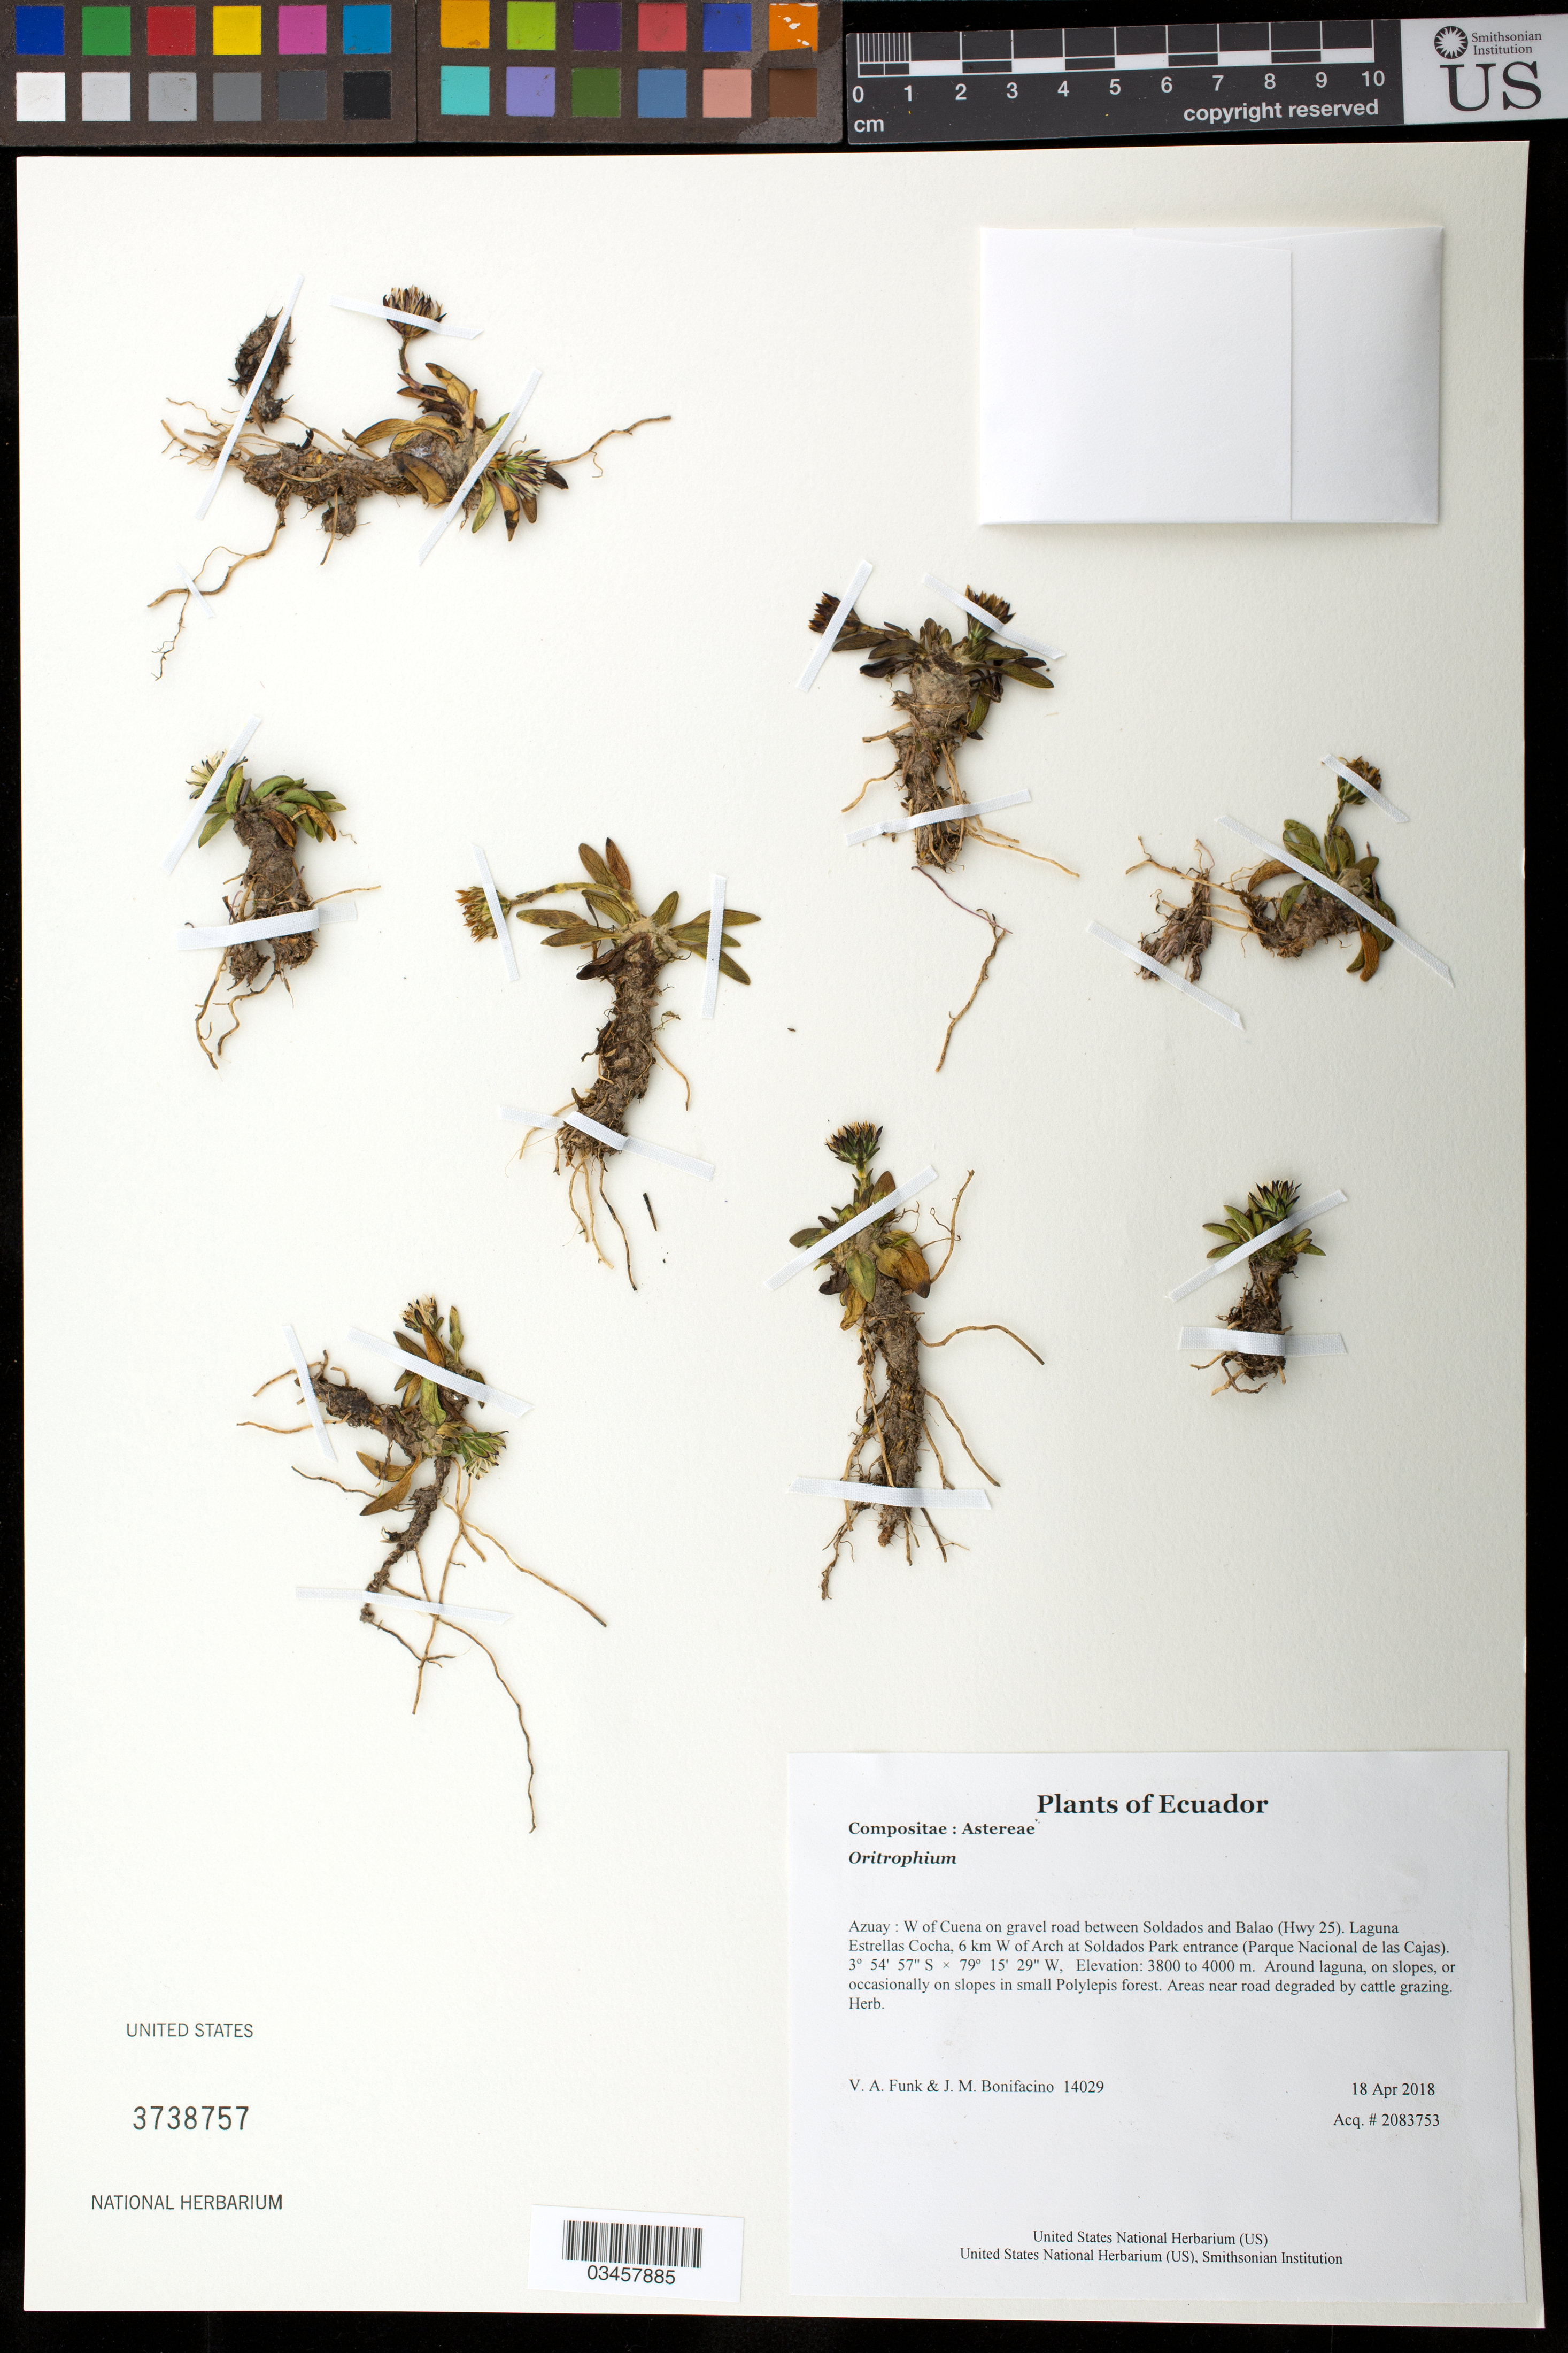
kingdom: Plantae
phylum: Tracheophyta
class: Magnoliopsida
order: Asterales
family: Asteraceae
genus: Oritrophium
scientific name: Oritrophium sp.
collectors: V. Funk & M. Bonifacino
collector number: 14029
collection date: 2018-04-18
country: Ecuador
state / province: Azuay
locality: W of Cuena on gravel road between Soldados and Balao (Hwy 25). Laguna Estrellas Cocha, 6 km W of Arch at Soldados Park entrance (Parque Nacional de las Cajas).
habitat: Around laguna, on slopes, or occasionally on slopes in small Polylepis forest. Areas near road degraded by cattle grazing.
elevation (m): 3800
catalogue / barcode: US 3738757